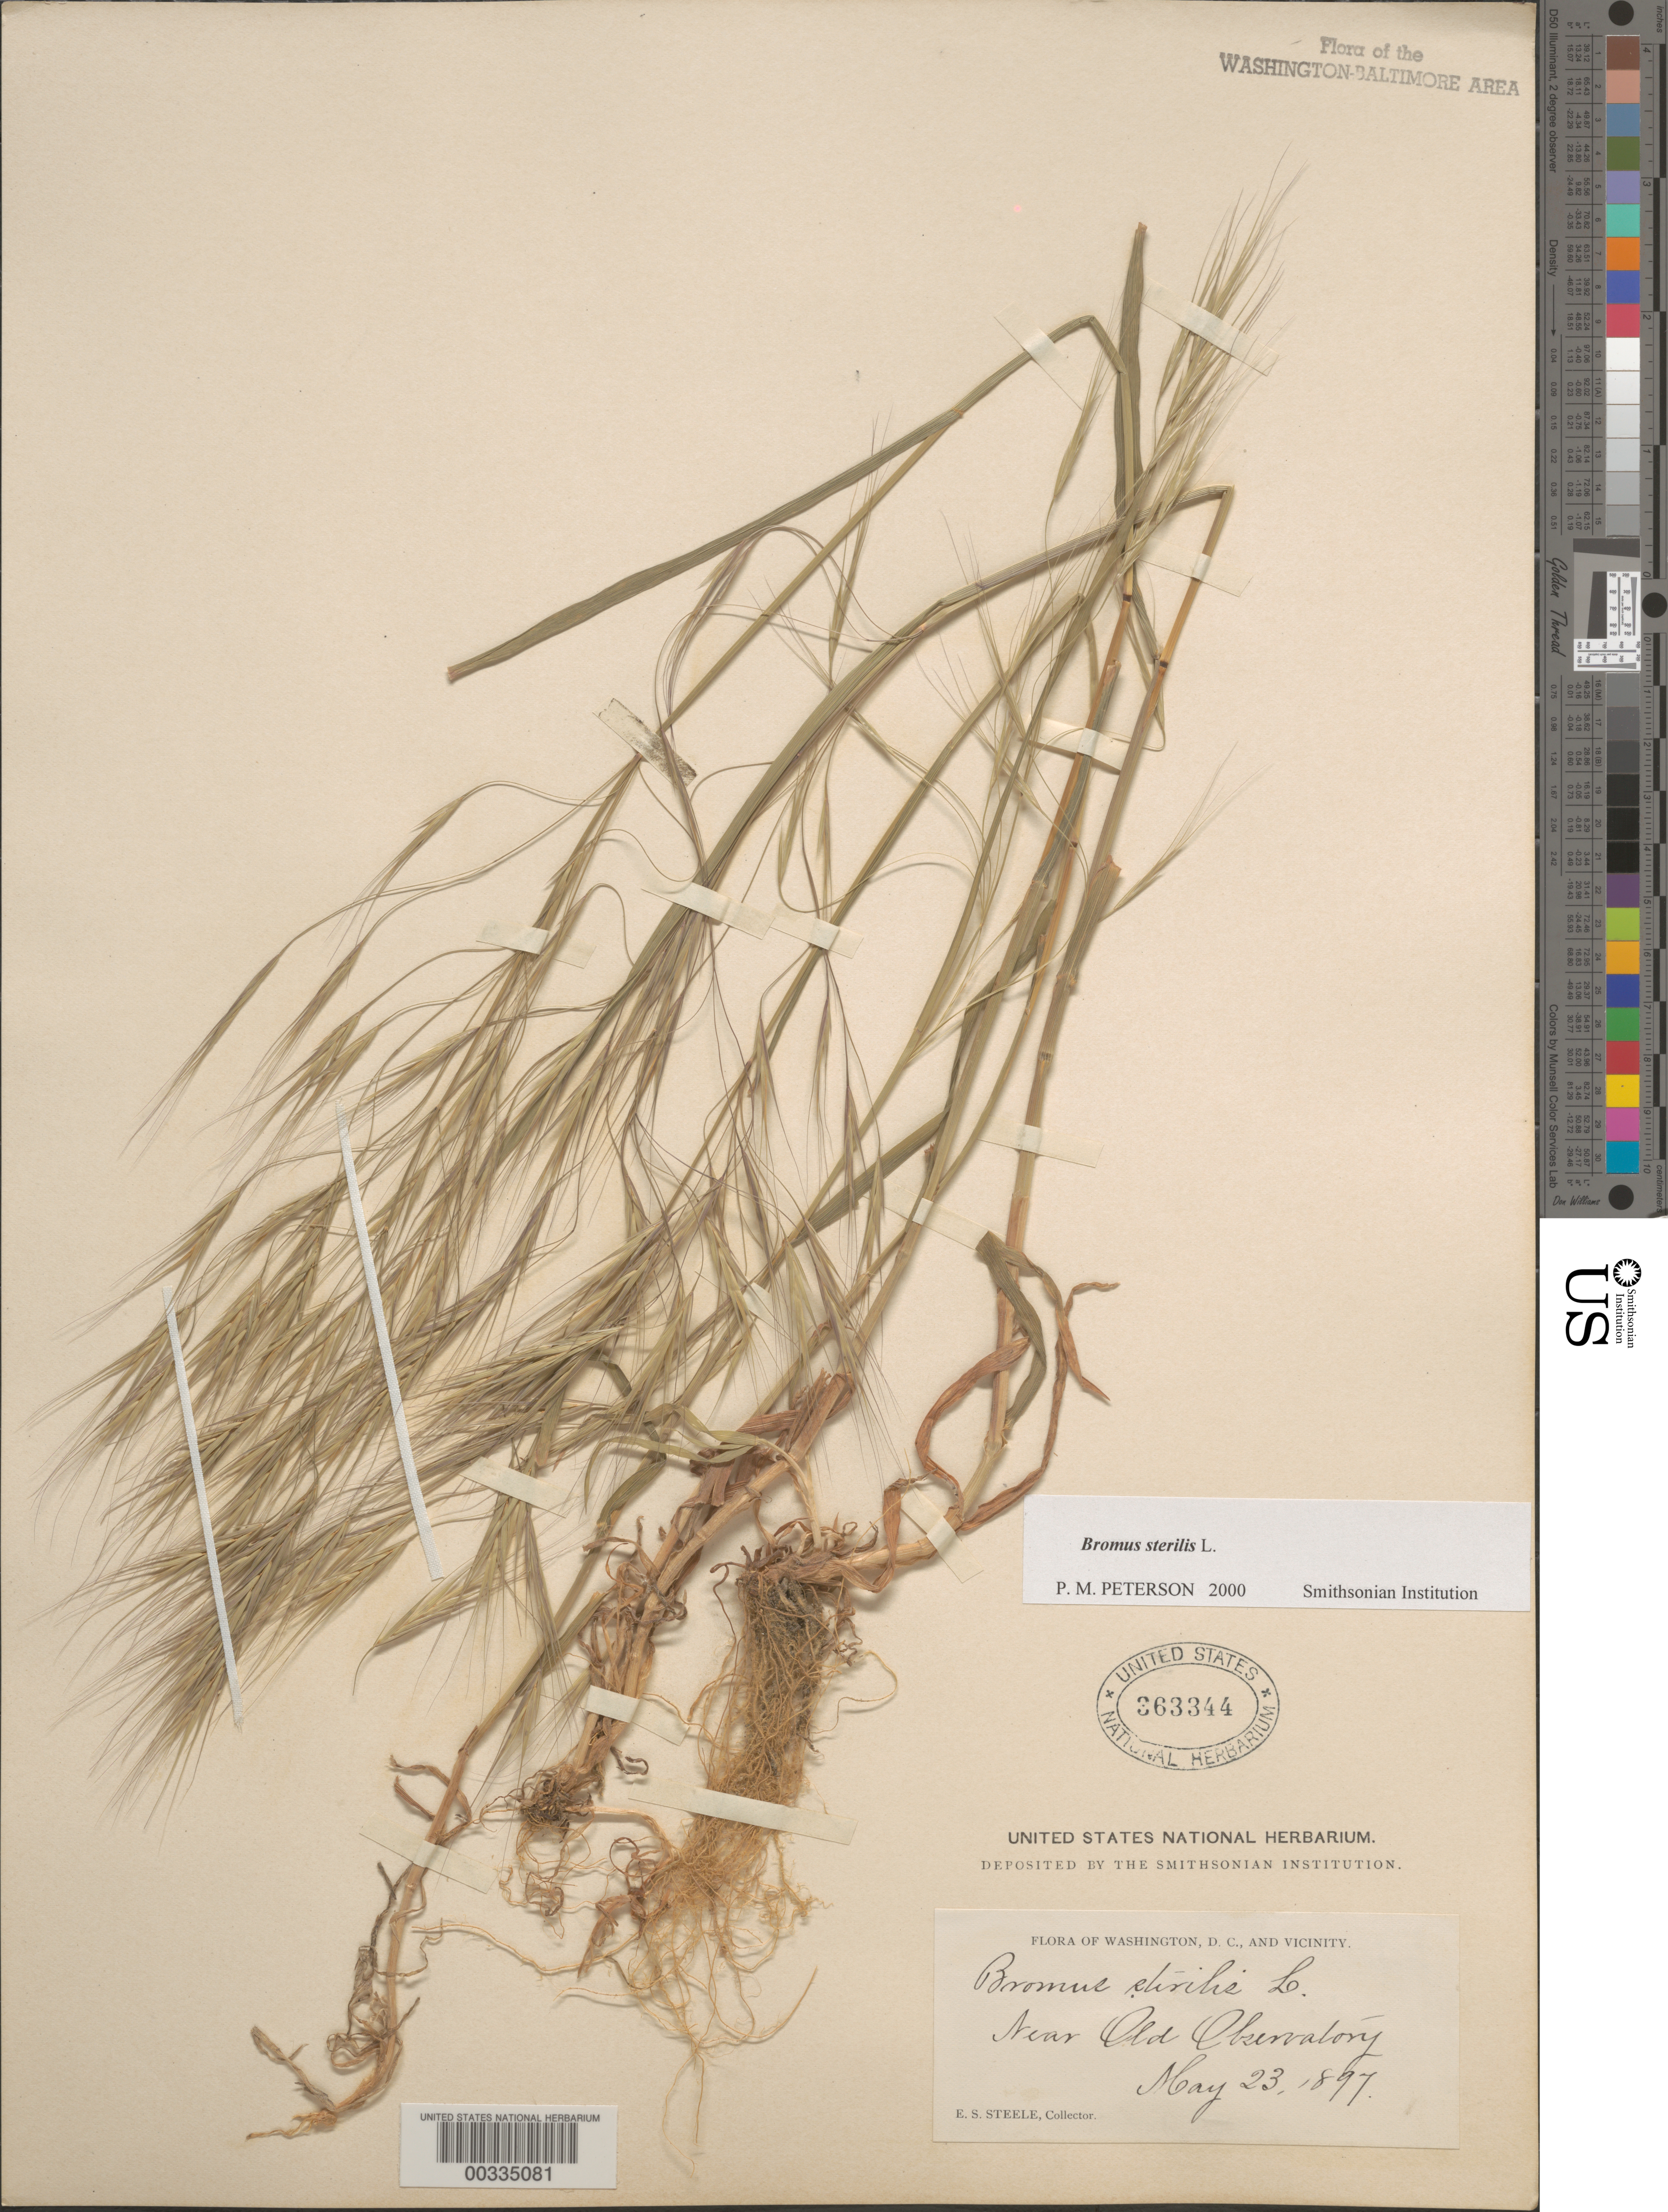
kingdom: Plantae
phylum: Tracheophyta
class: Liliopsida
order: Poales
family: Poaceae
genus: Bromus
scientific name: Bromus sterilis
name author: L.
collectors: E. Steele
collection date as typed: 23 May 1897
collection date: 1897-05-23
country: United States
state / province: District of Columbia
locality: Old Observatory vicinity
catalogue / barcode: US 363344